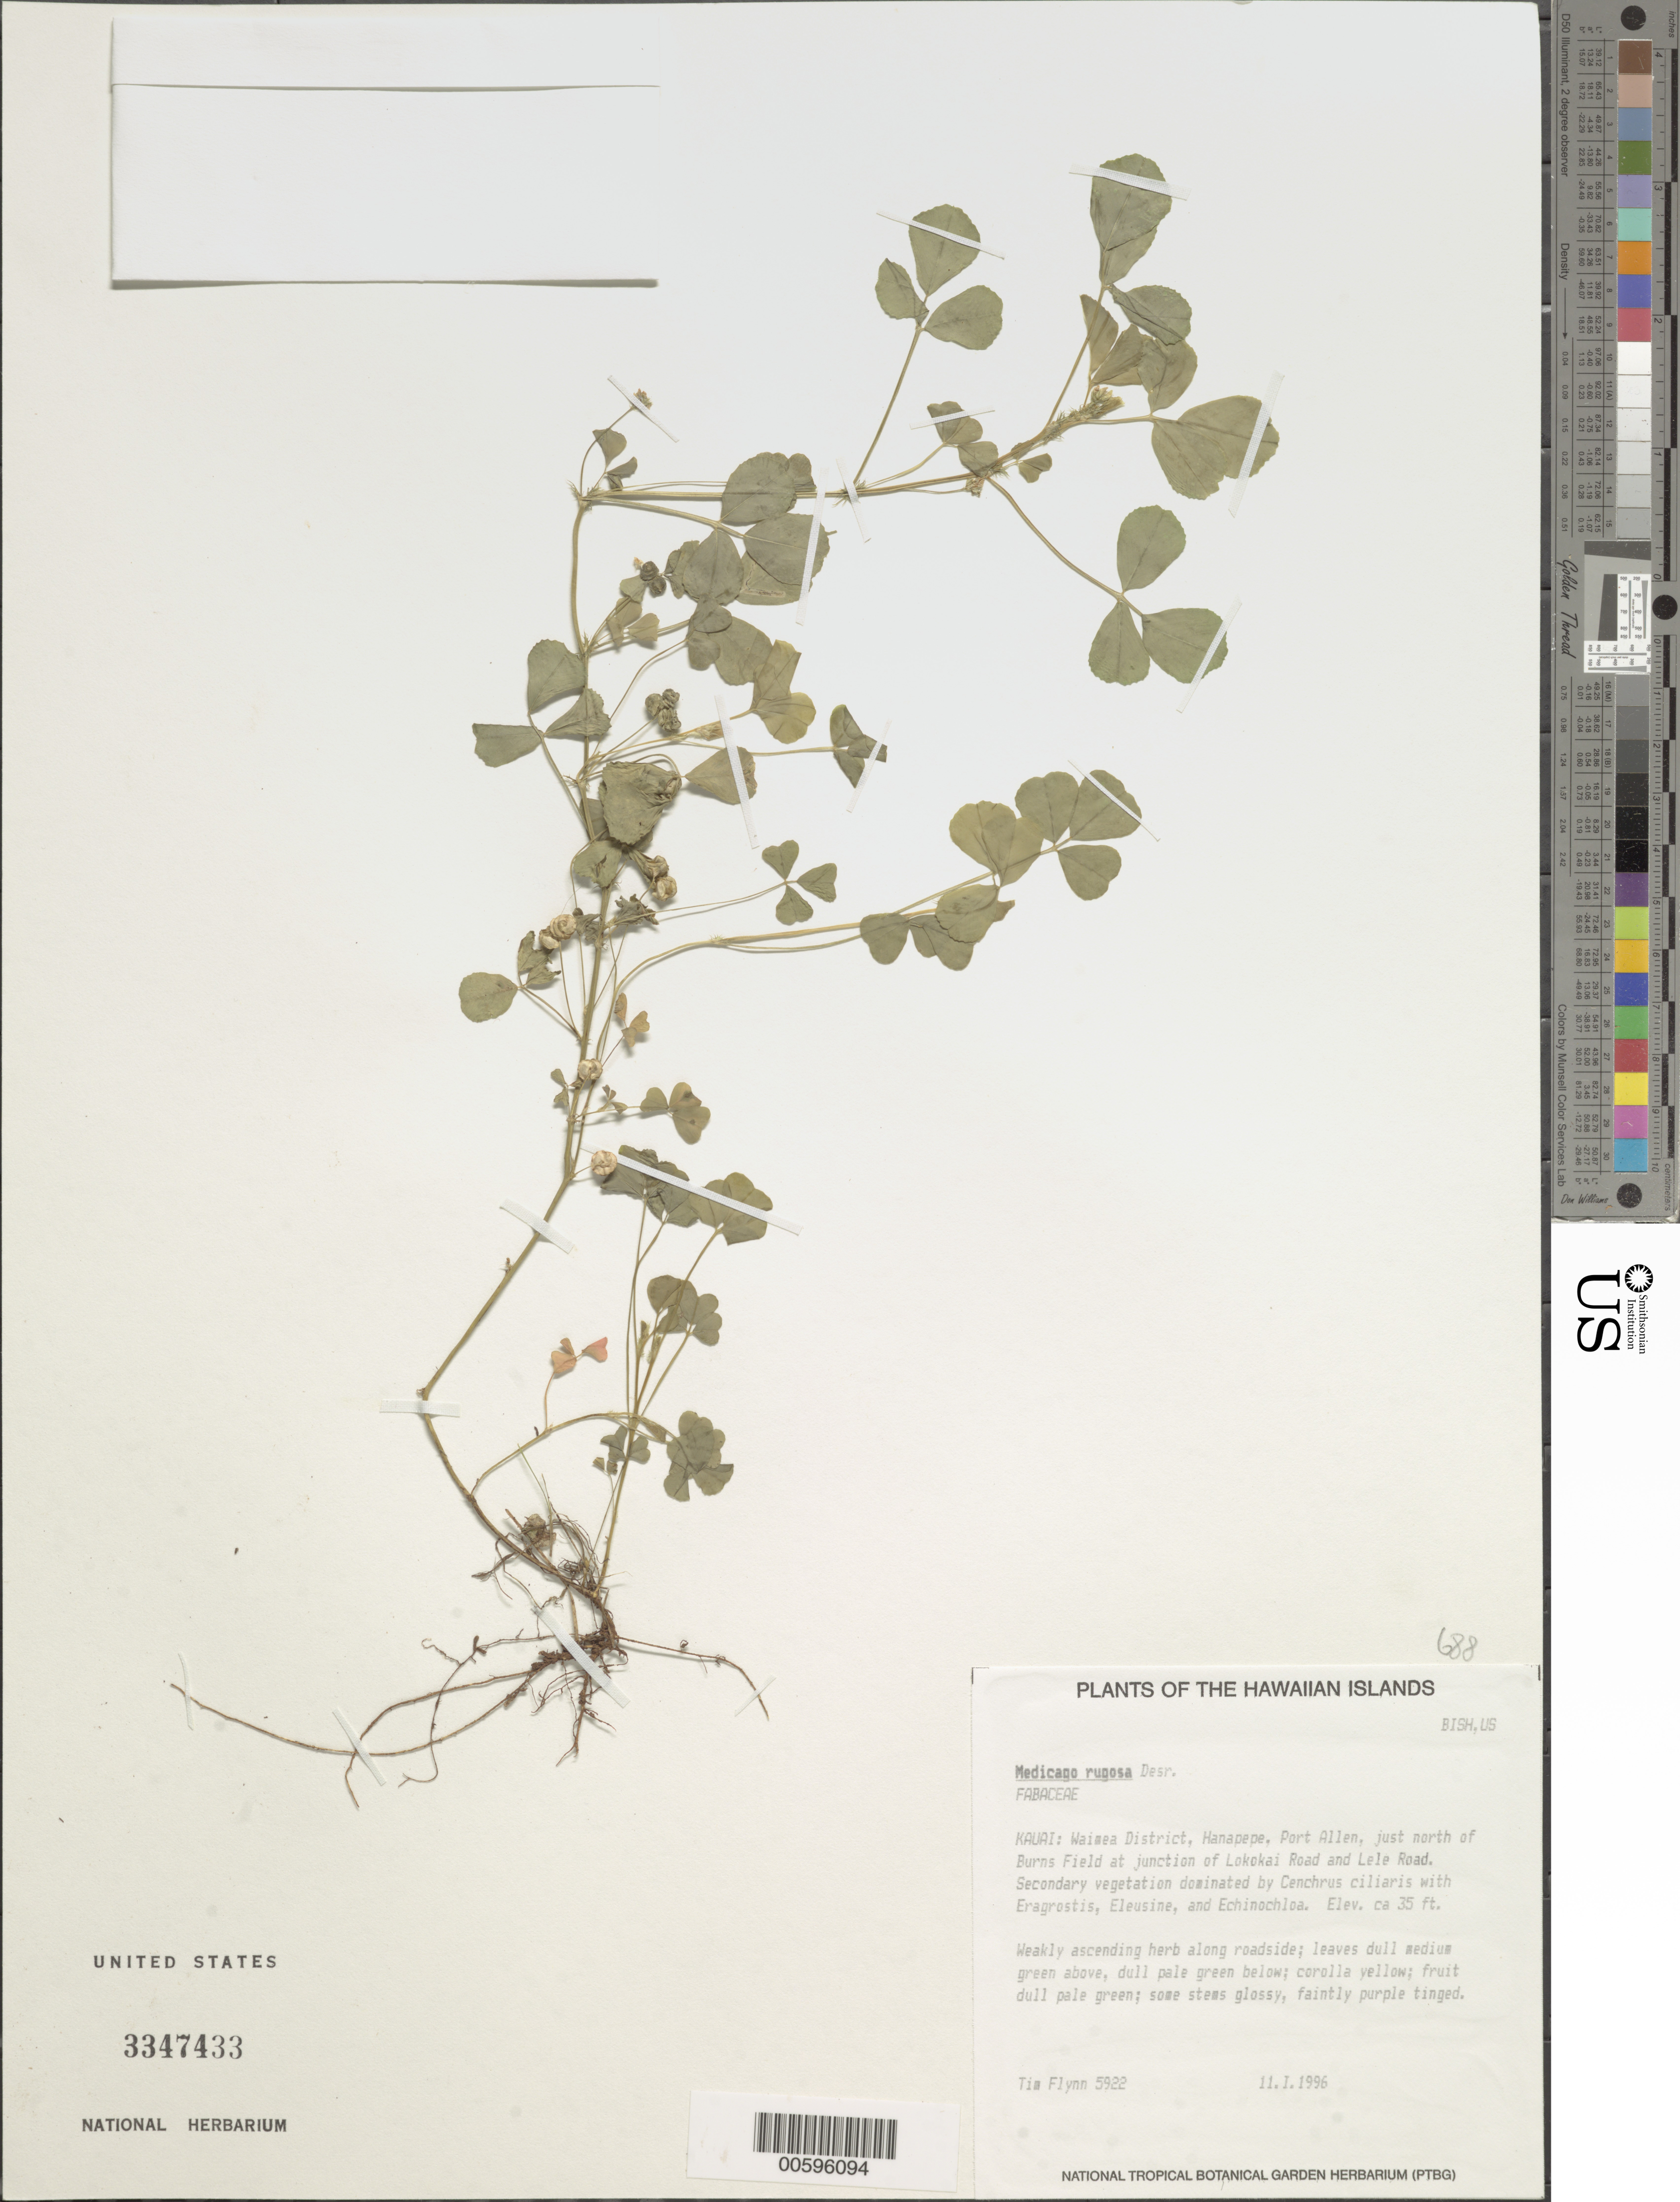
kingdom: Plantae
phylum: Tracheophyta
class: Magnoliopsida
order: Fabales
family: Fabaceae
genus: Medicago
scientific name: Medicago rugosa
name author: Desr.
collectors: T. W. Flynn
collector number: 5922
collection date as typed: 11 Jan 1996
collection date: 1996-01-11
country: United States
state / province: Hawaii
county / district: Kauai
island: Kaua'i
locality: Waimea Dist, Hanapepe, Port Allen, just N of Burns Field at jct of Lokokai Rd and Lele Rd.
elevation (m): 11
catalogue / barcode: US 3347433